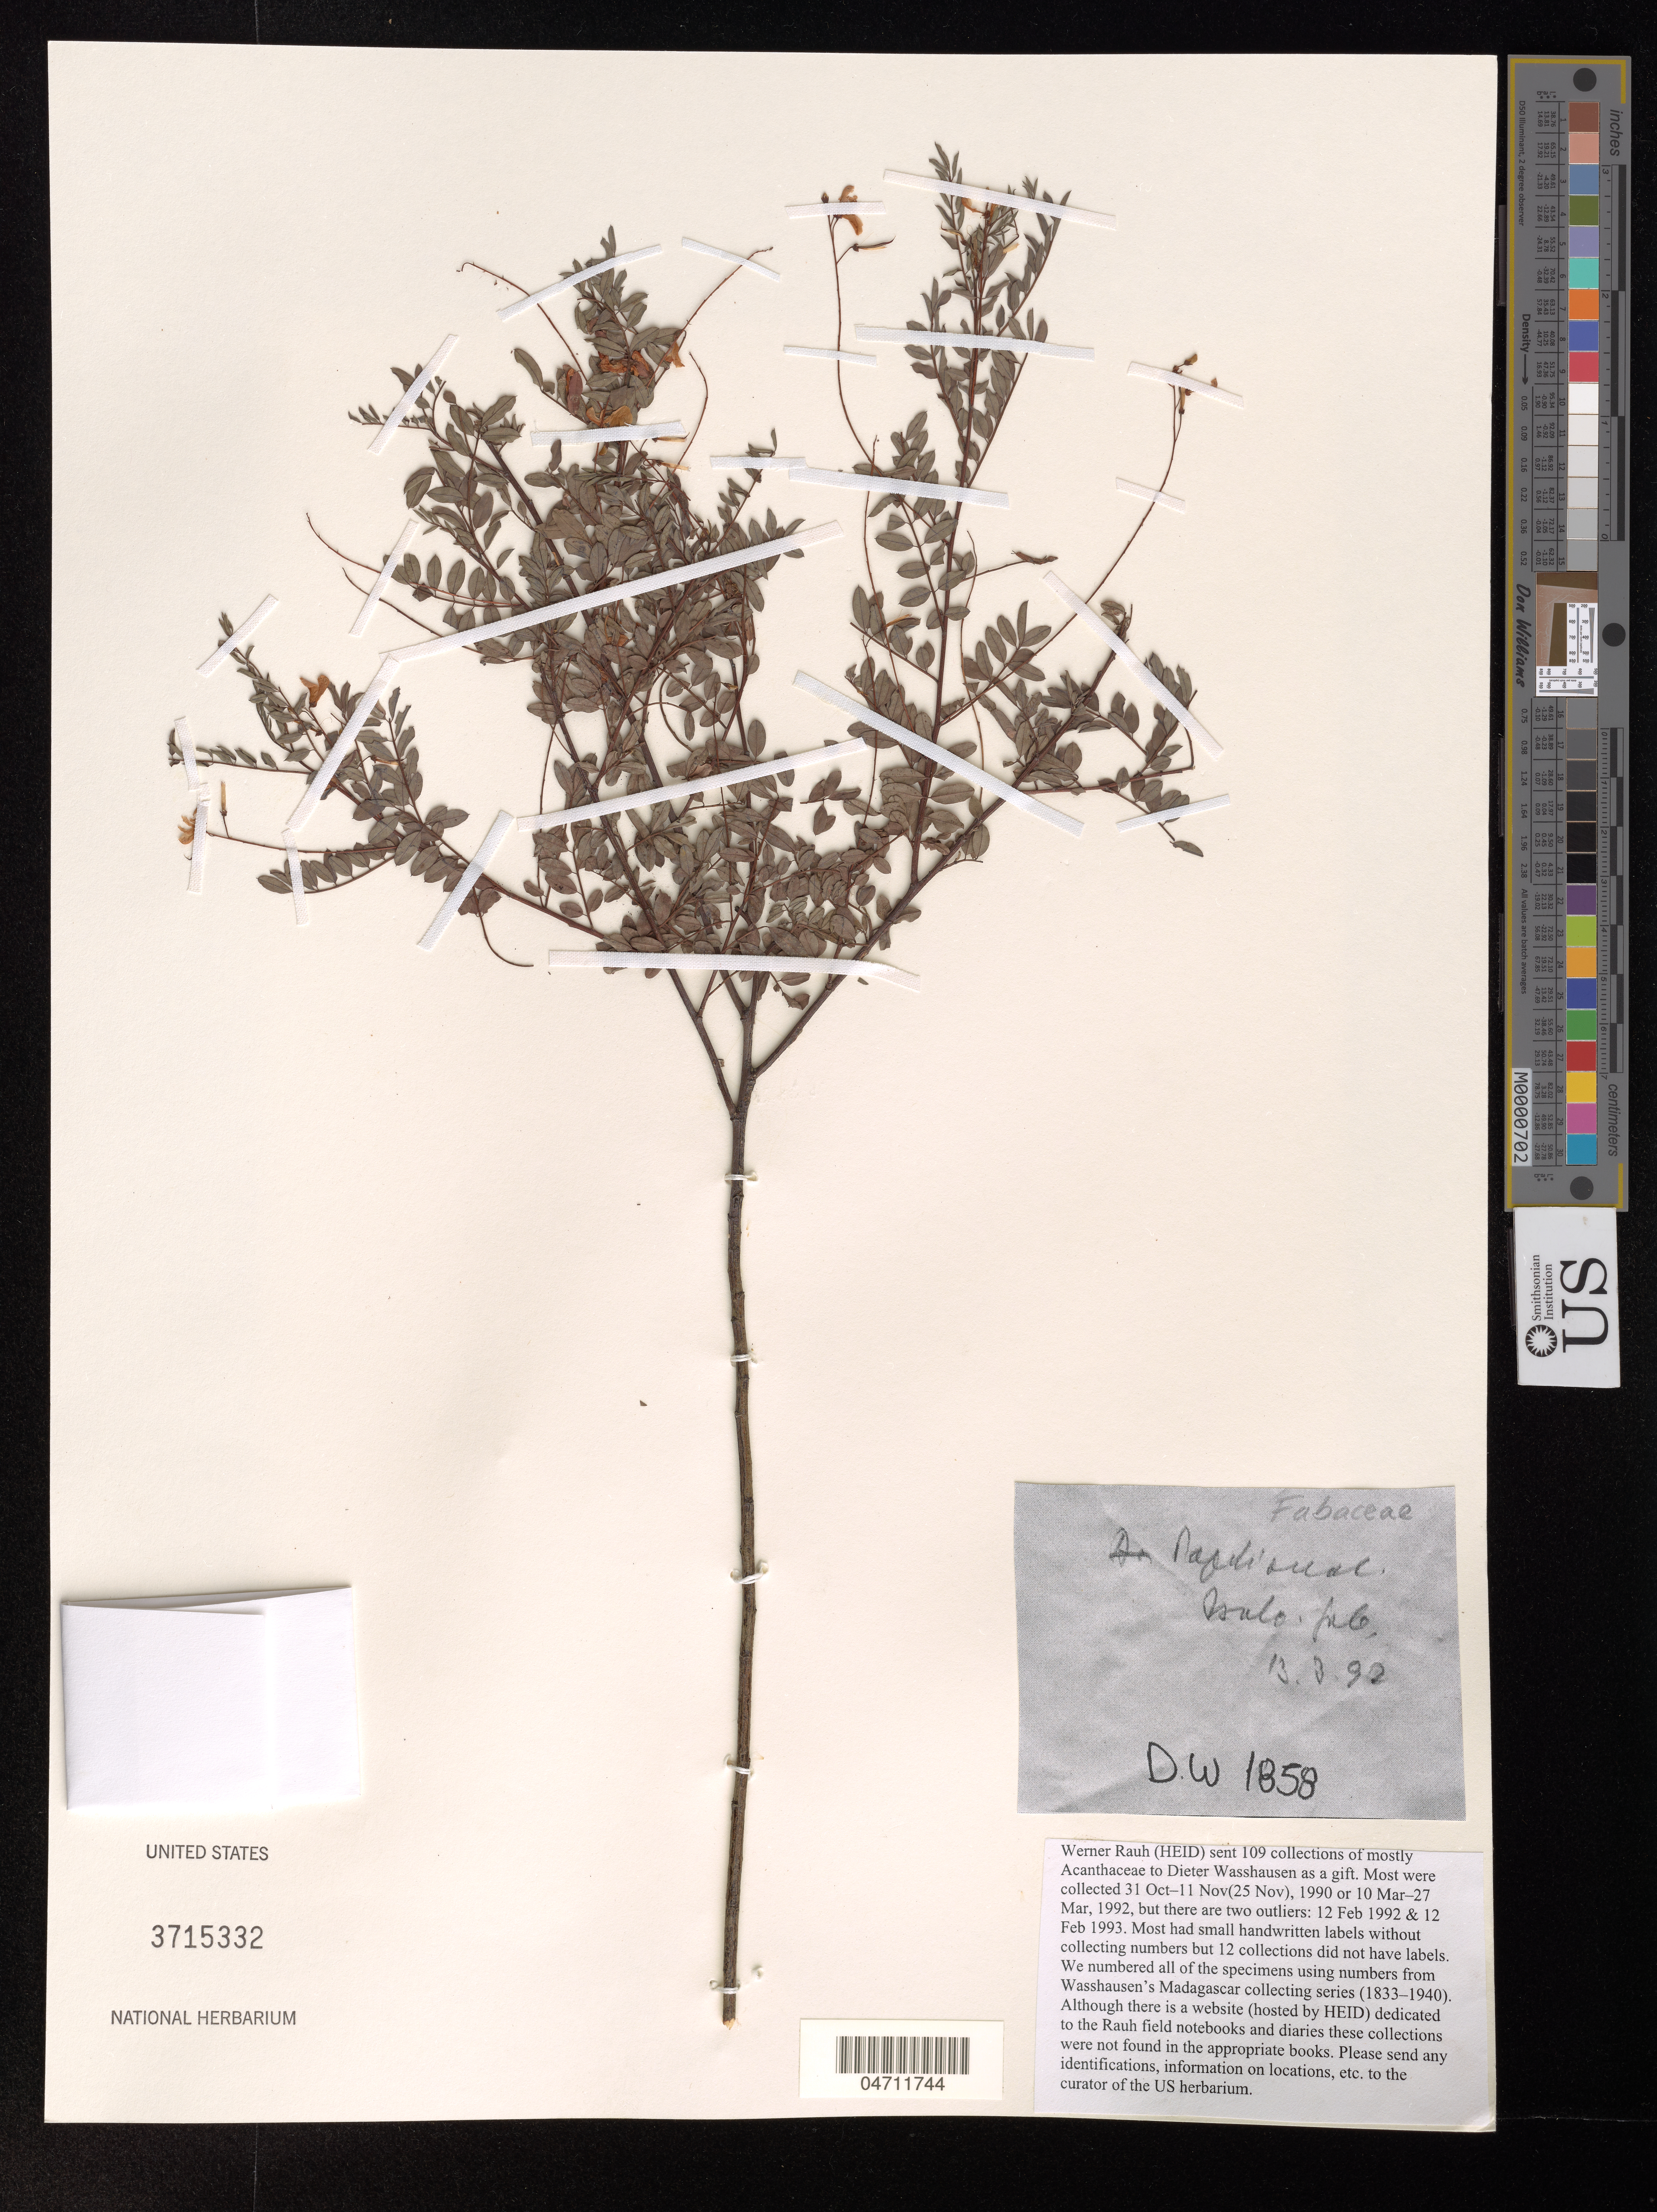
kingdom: Plantae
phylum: Tracheophyta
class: Magnoliopsida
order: Fabales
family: Fabaceae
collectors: W. Rauh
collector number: DW 1858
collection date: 1992-03-13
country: Madagascar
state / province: Ihorombe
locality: Isalo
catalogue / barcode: US 3715332